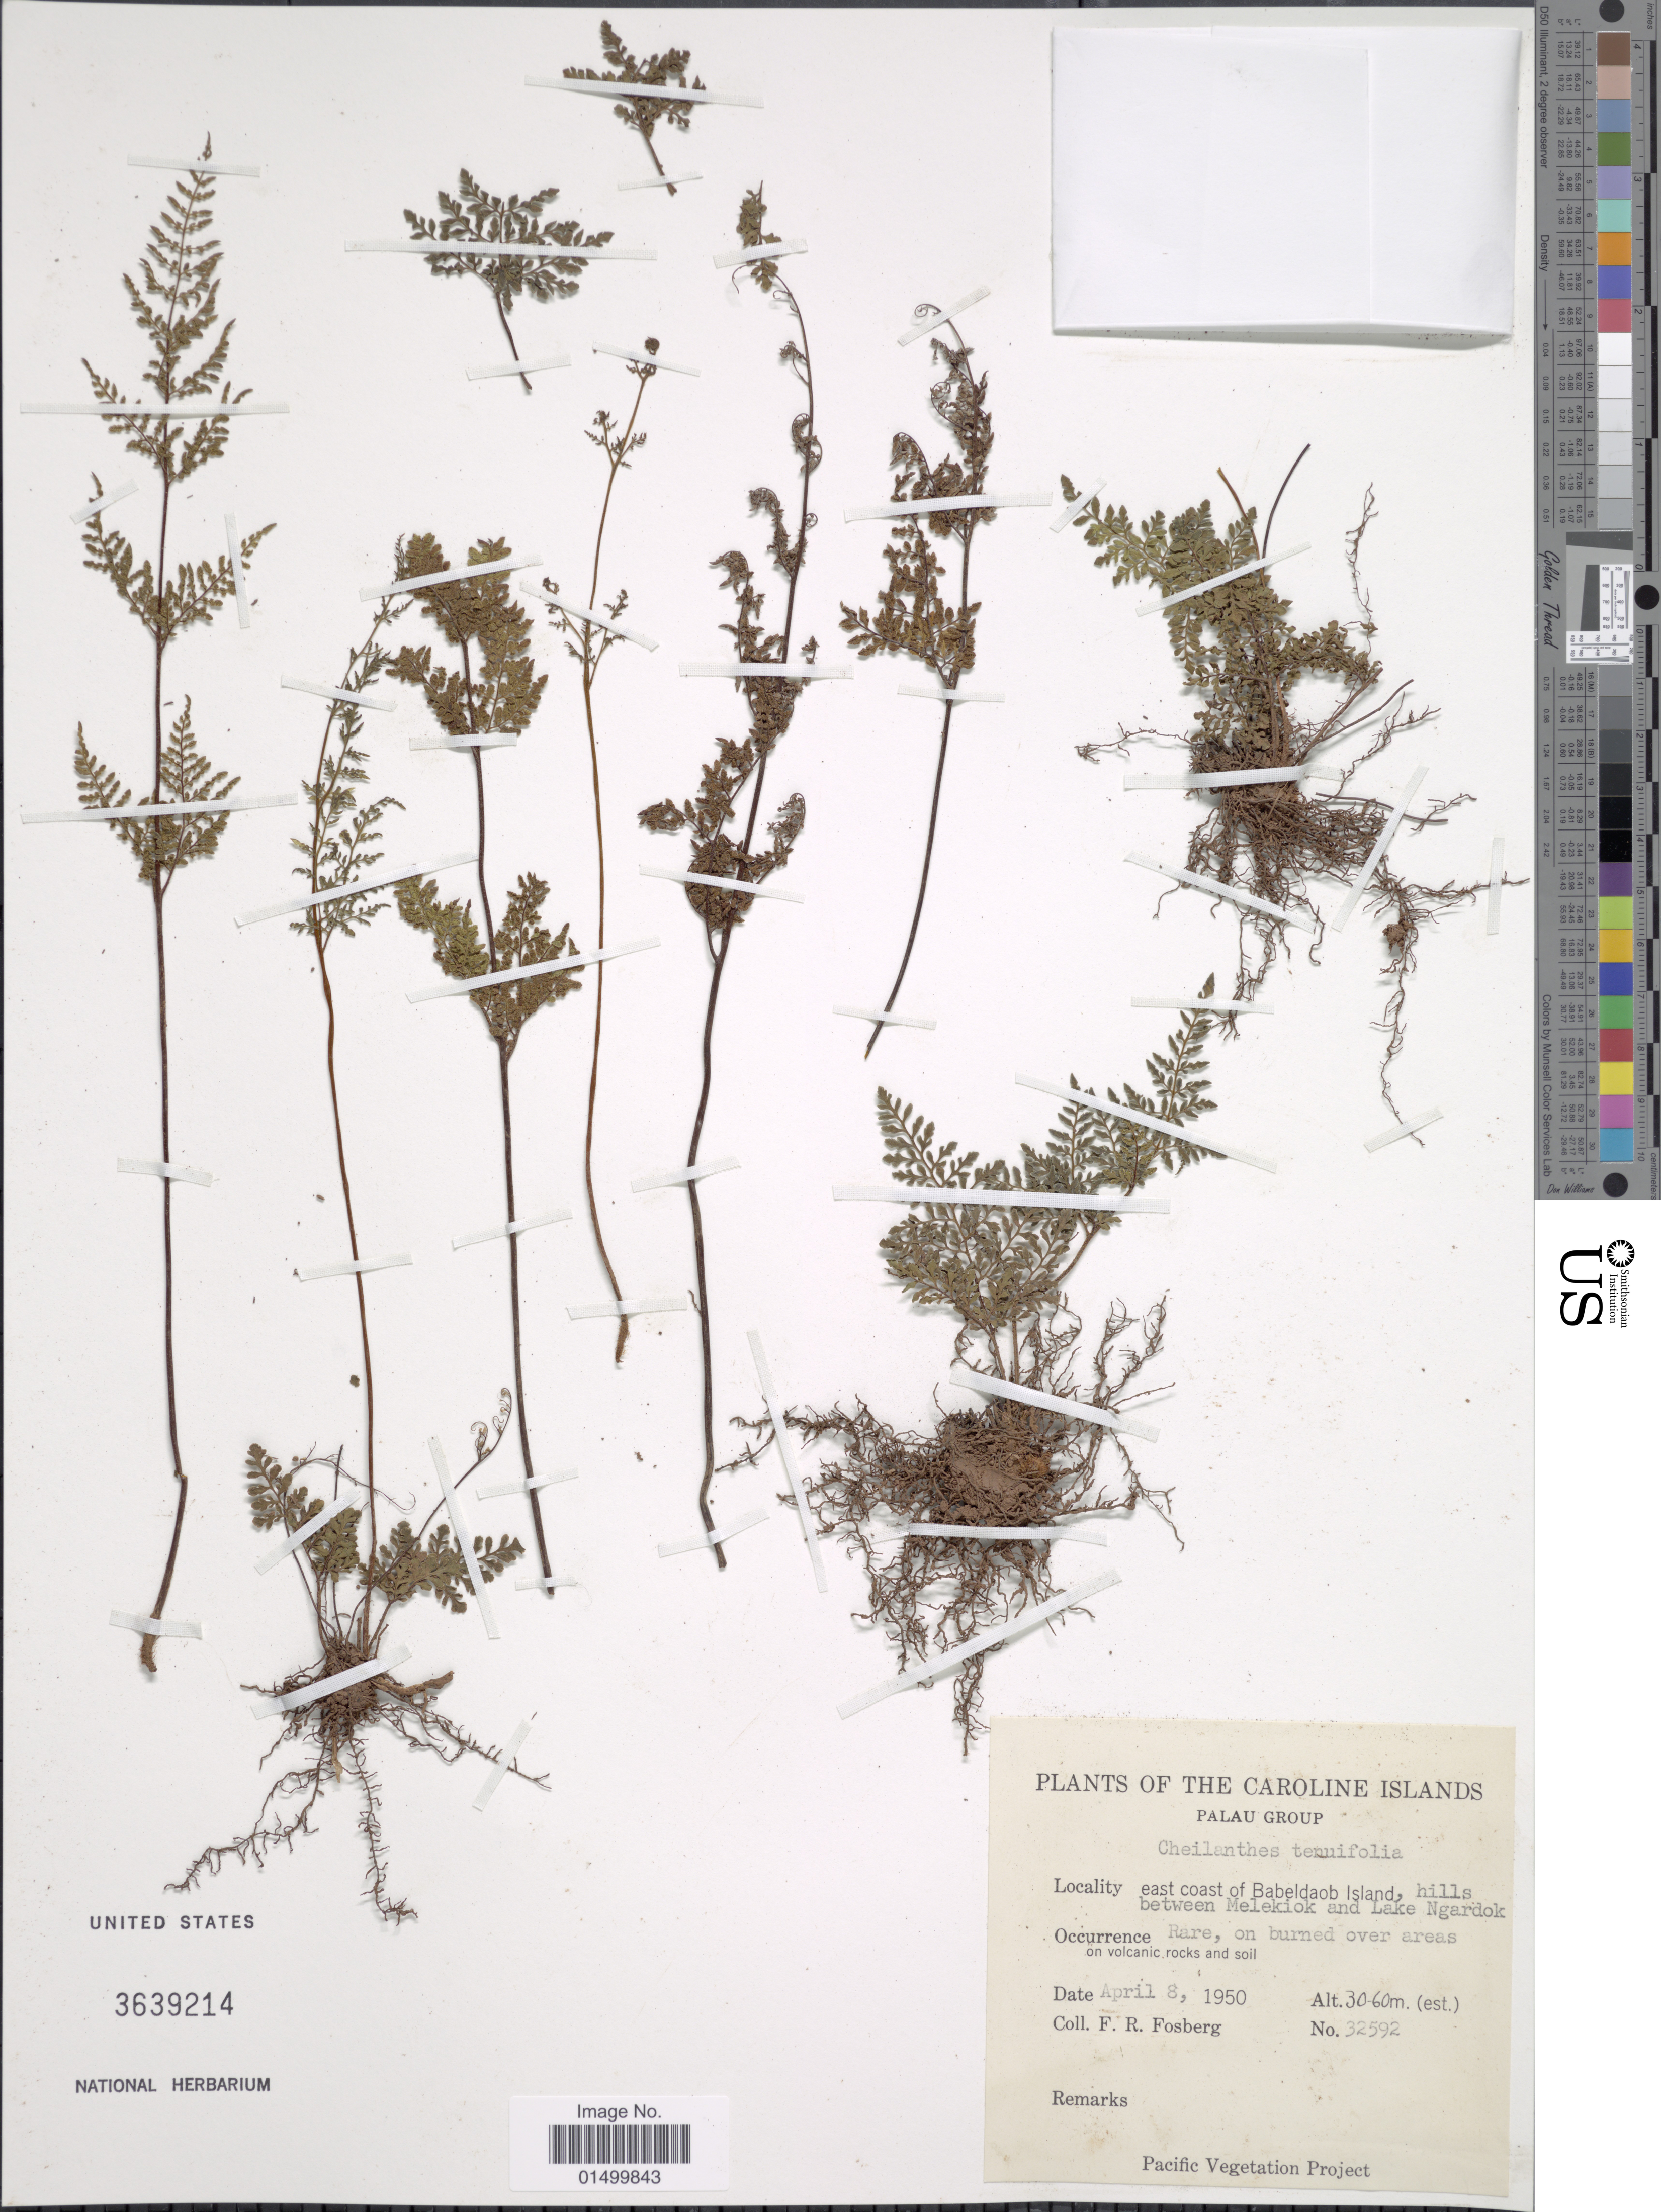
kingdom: Plantae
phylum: Tracheophyta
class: Polypodiopsida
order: Polypodiales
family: Pteridaceae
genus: Cheilanthes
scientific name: Cheilanthes tenuifolia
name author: (Burm. f.) Sw.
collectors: F. R. Fosberg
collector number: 32592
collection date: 1950-04-08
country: Palau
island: Babeldaob [Babelthuap]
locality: The Caroline Islands, Palau Group, east coast of Babeldaob Island, hills between Melekiok and Lake Ngardok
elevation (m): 30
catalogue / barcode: US 3639214